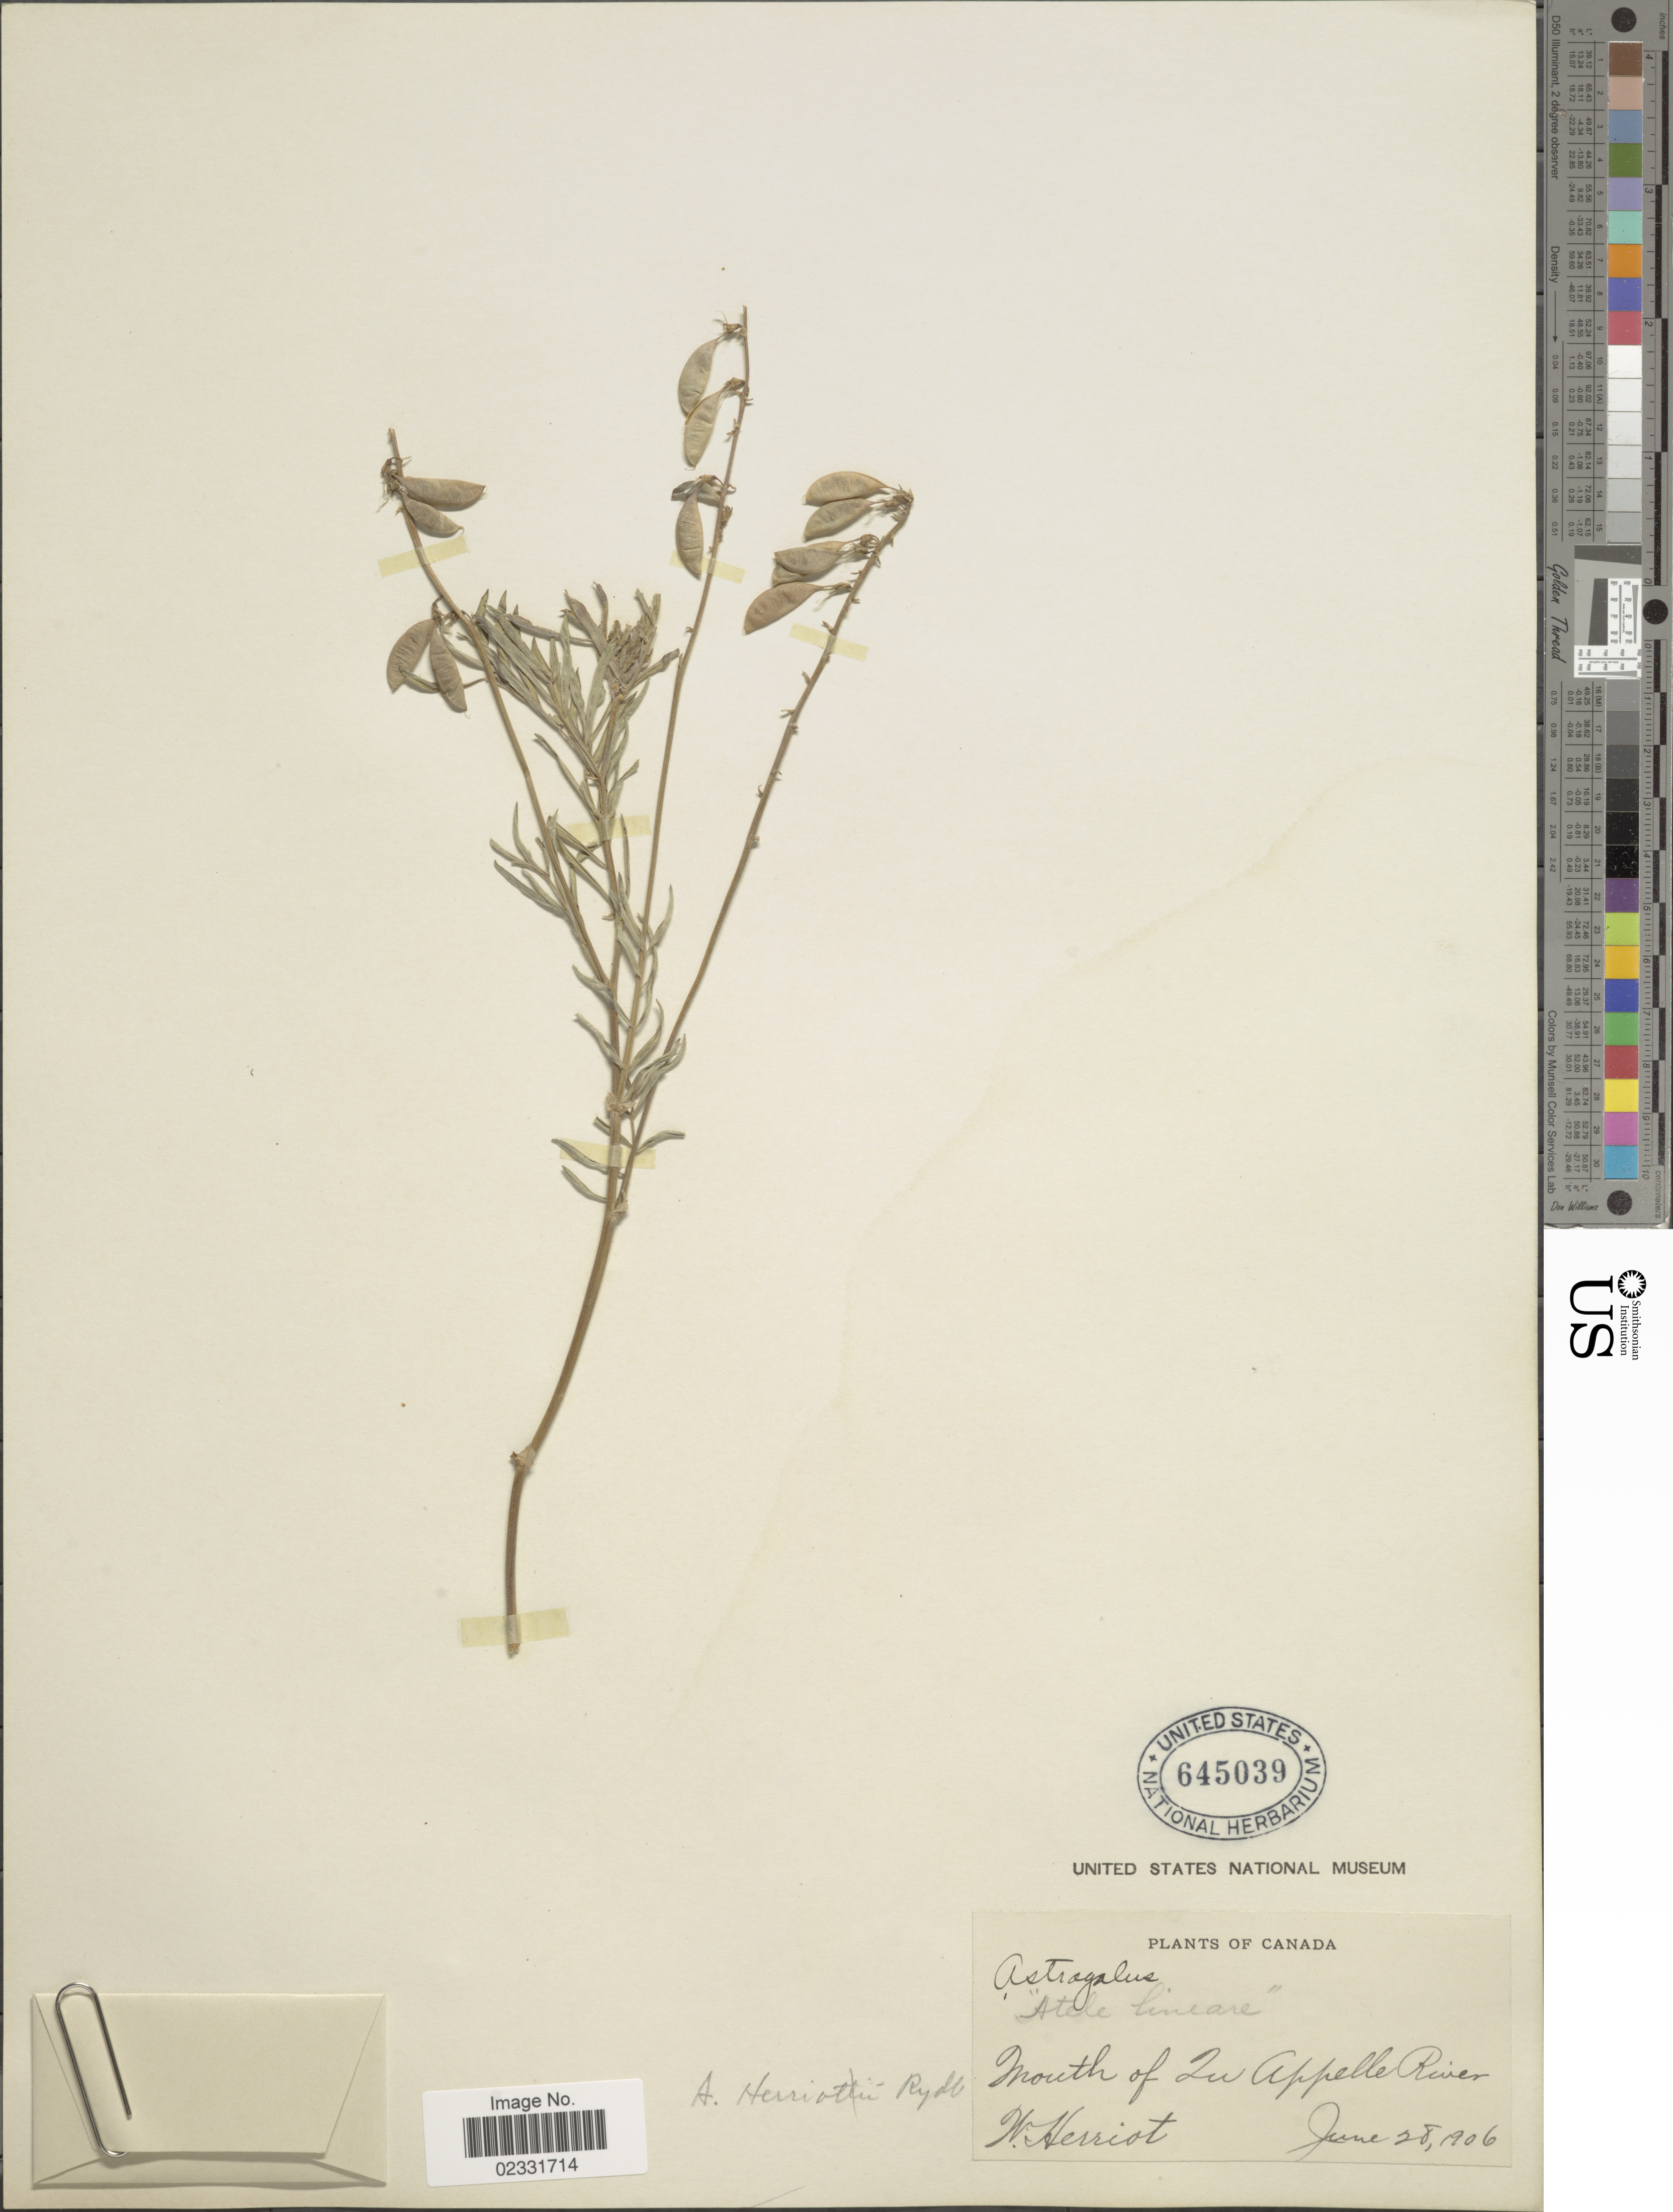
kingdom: Plantae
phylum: Tracheophyta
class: Magnoliopsida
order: Fabales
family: Fabaceae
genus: Astragalus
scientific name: Astragalus herriotii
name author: Rydb.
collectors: W. Herriot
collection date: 1906-06-28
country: Canada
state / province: Manitoba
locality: Mouth of Qu Appelle River.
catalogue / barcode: US 645039